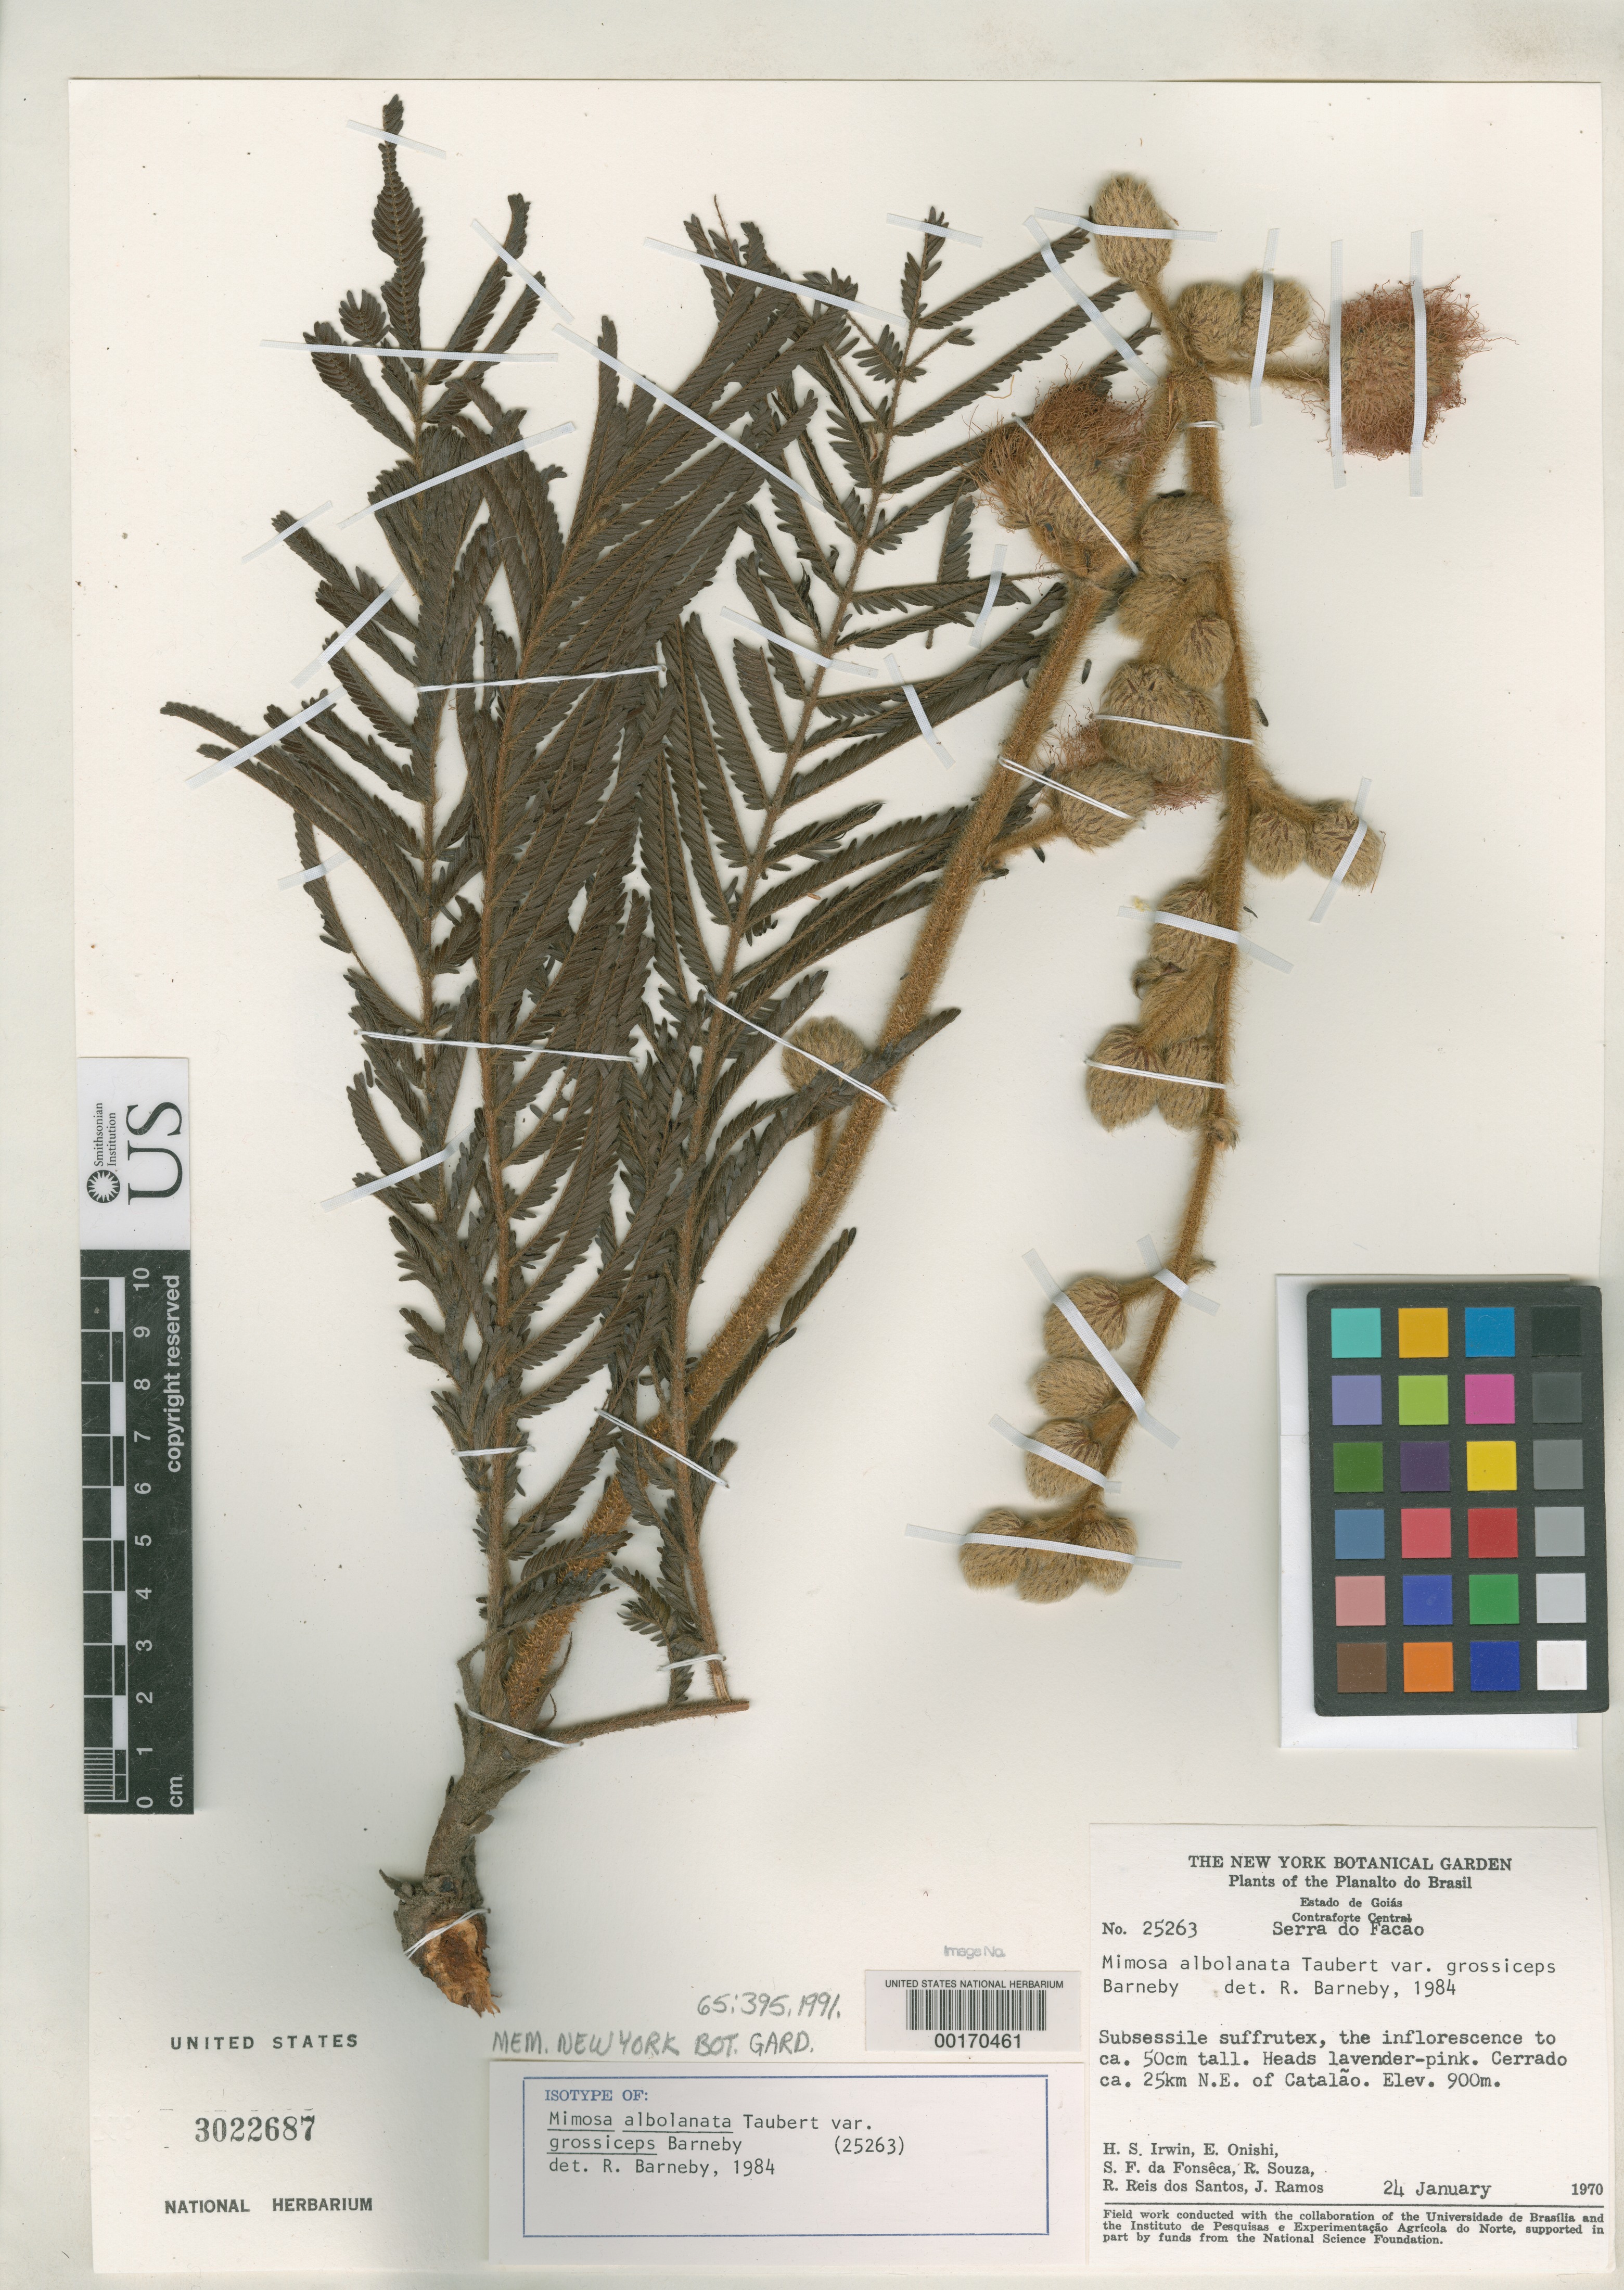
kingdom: Plantae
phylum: Tracheophyta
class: Magnoliopsida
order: Fabales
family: Fabaceae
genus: Mimosa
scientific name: Mimosa albolanata var. grossiceps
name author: Barneby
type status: Isotype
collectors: H. Irwin, E. Onishi, S. F. Fonsêca, R. Souza, R. G. P. Santos & J. F. Ramos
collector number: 25263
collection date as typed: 24 Jan 1970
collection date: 1970-01-24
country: Brazil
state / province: Goiás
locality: Serra do facao, Cerrado ca. 25 km NE of Catalao.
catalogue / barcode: US 3022687